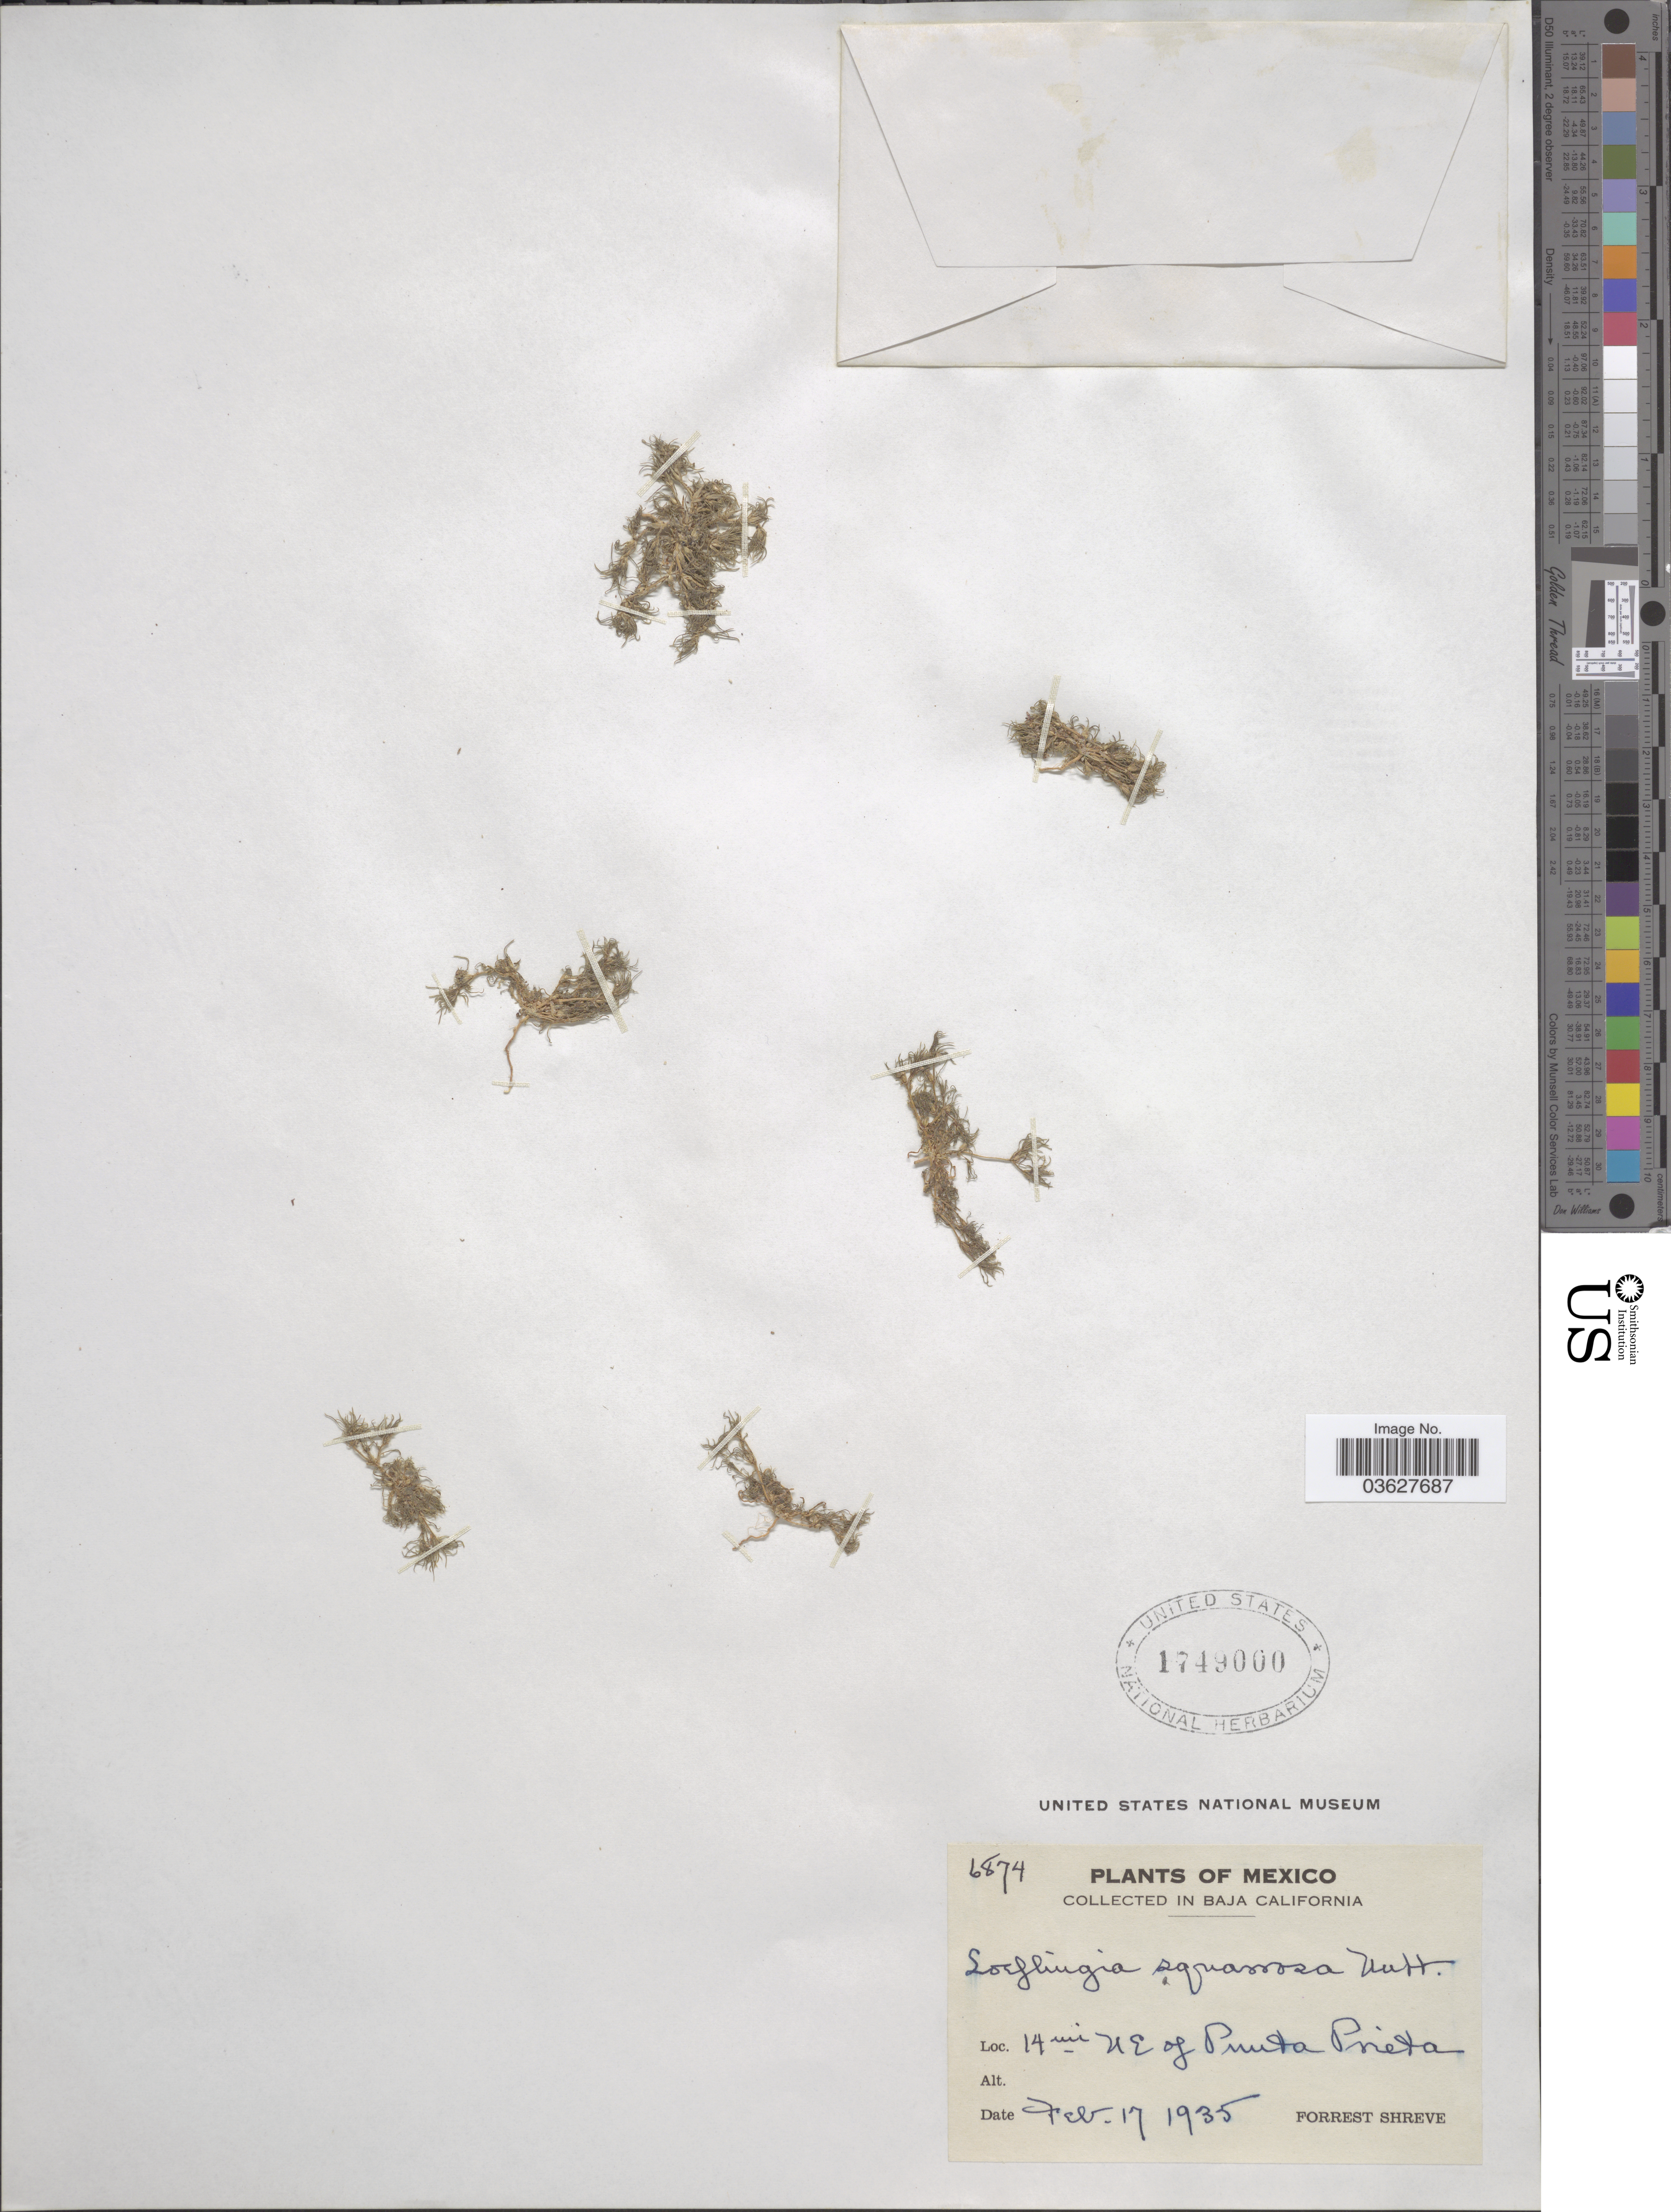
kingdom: Plantae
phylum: Tracheophyta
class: Magnoliopsida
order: Caryophyllales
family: Caryophyllaceae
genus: Loeflingia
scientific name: Loeflingia sp.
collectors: F. Shreve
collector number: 6874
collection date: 1935-02-17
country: Mexico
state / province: Baja California Norte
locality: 14mi NE of Punta Prieta.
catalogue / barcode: US 1749000